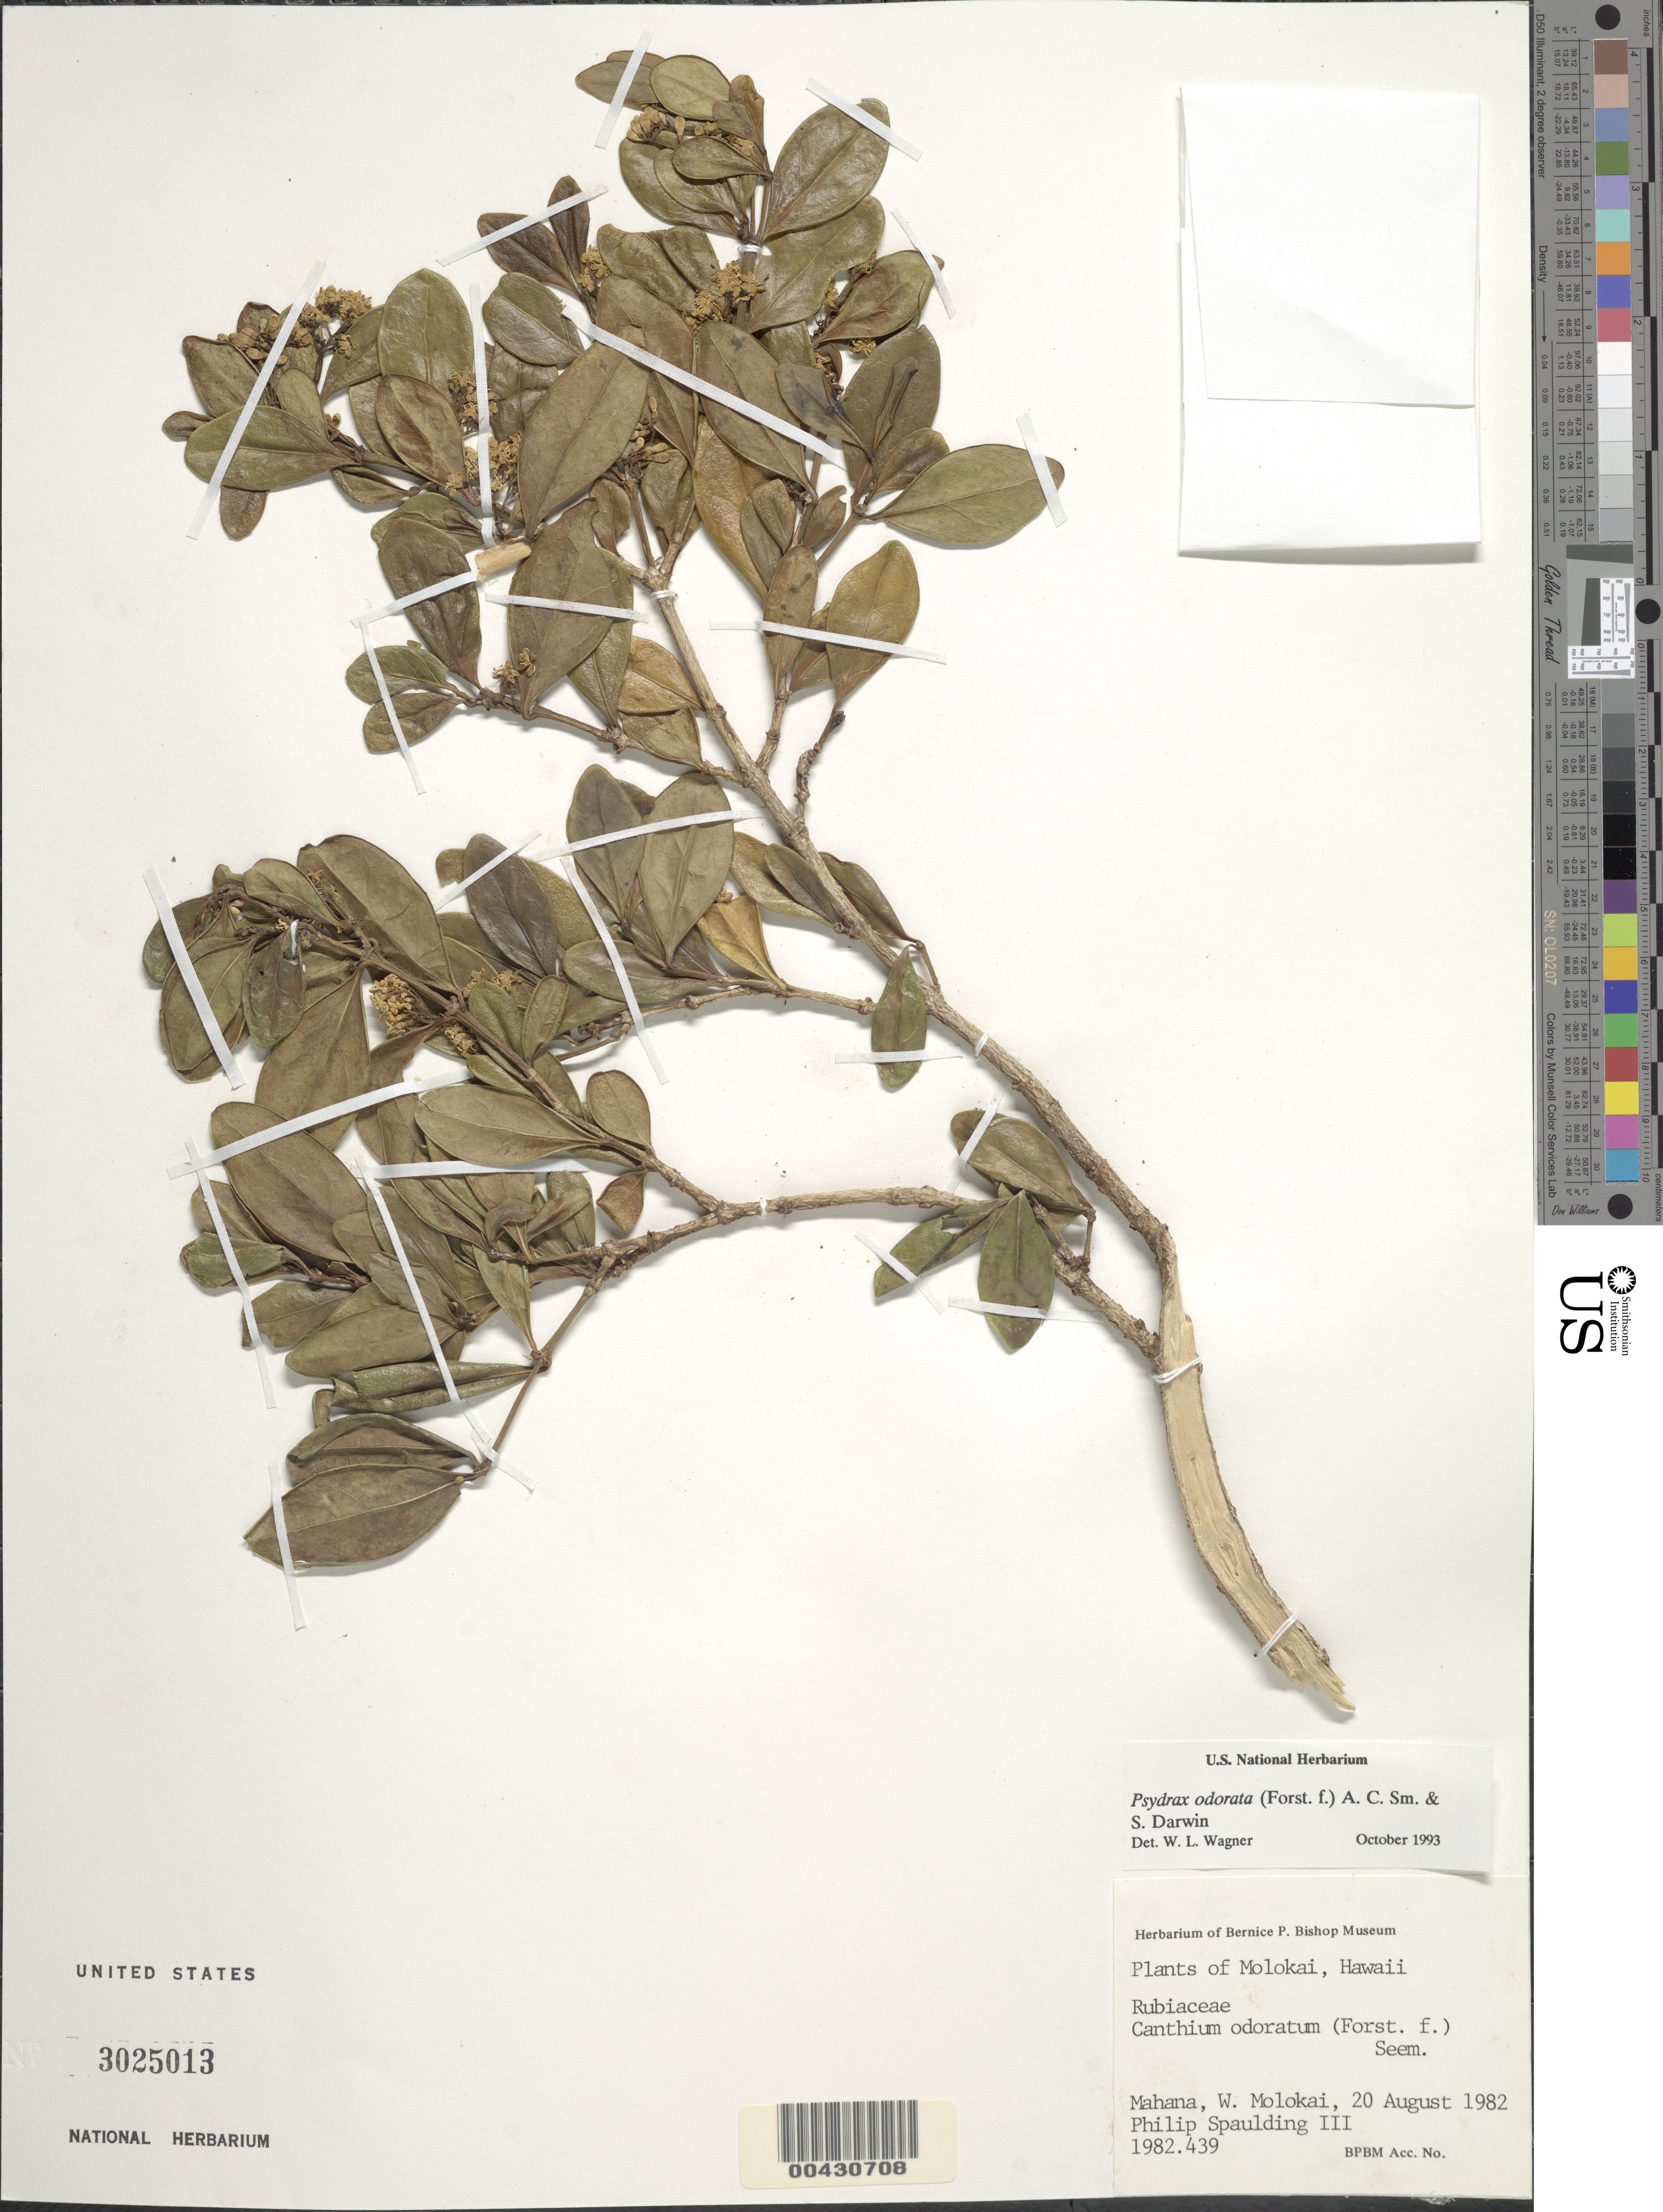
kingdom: Plantae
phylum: Tracheophyta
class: Magnoliopsida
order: Gentianales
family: Rubiaceae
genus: Psydrax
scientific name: Psydrax odorata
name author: (G. Forst.) A.C. Sm. & S.P. Darwin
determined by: Wagner, W. L., (BOT), Smithsonian Institution - National Museum of Natural History (UNITED STATES)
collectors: I. Spaulding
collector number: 1982.439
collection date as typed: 20 Aug 1982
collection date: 1982-08-20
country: United States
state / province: Hawaii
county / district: Maui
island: Moloka'i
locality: Mahana, West Molokai.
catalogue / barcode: US 3025013